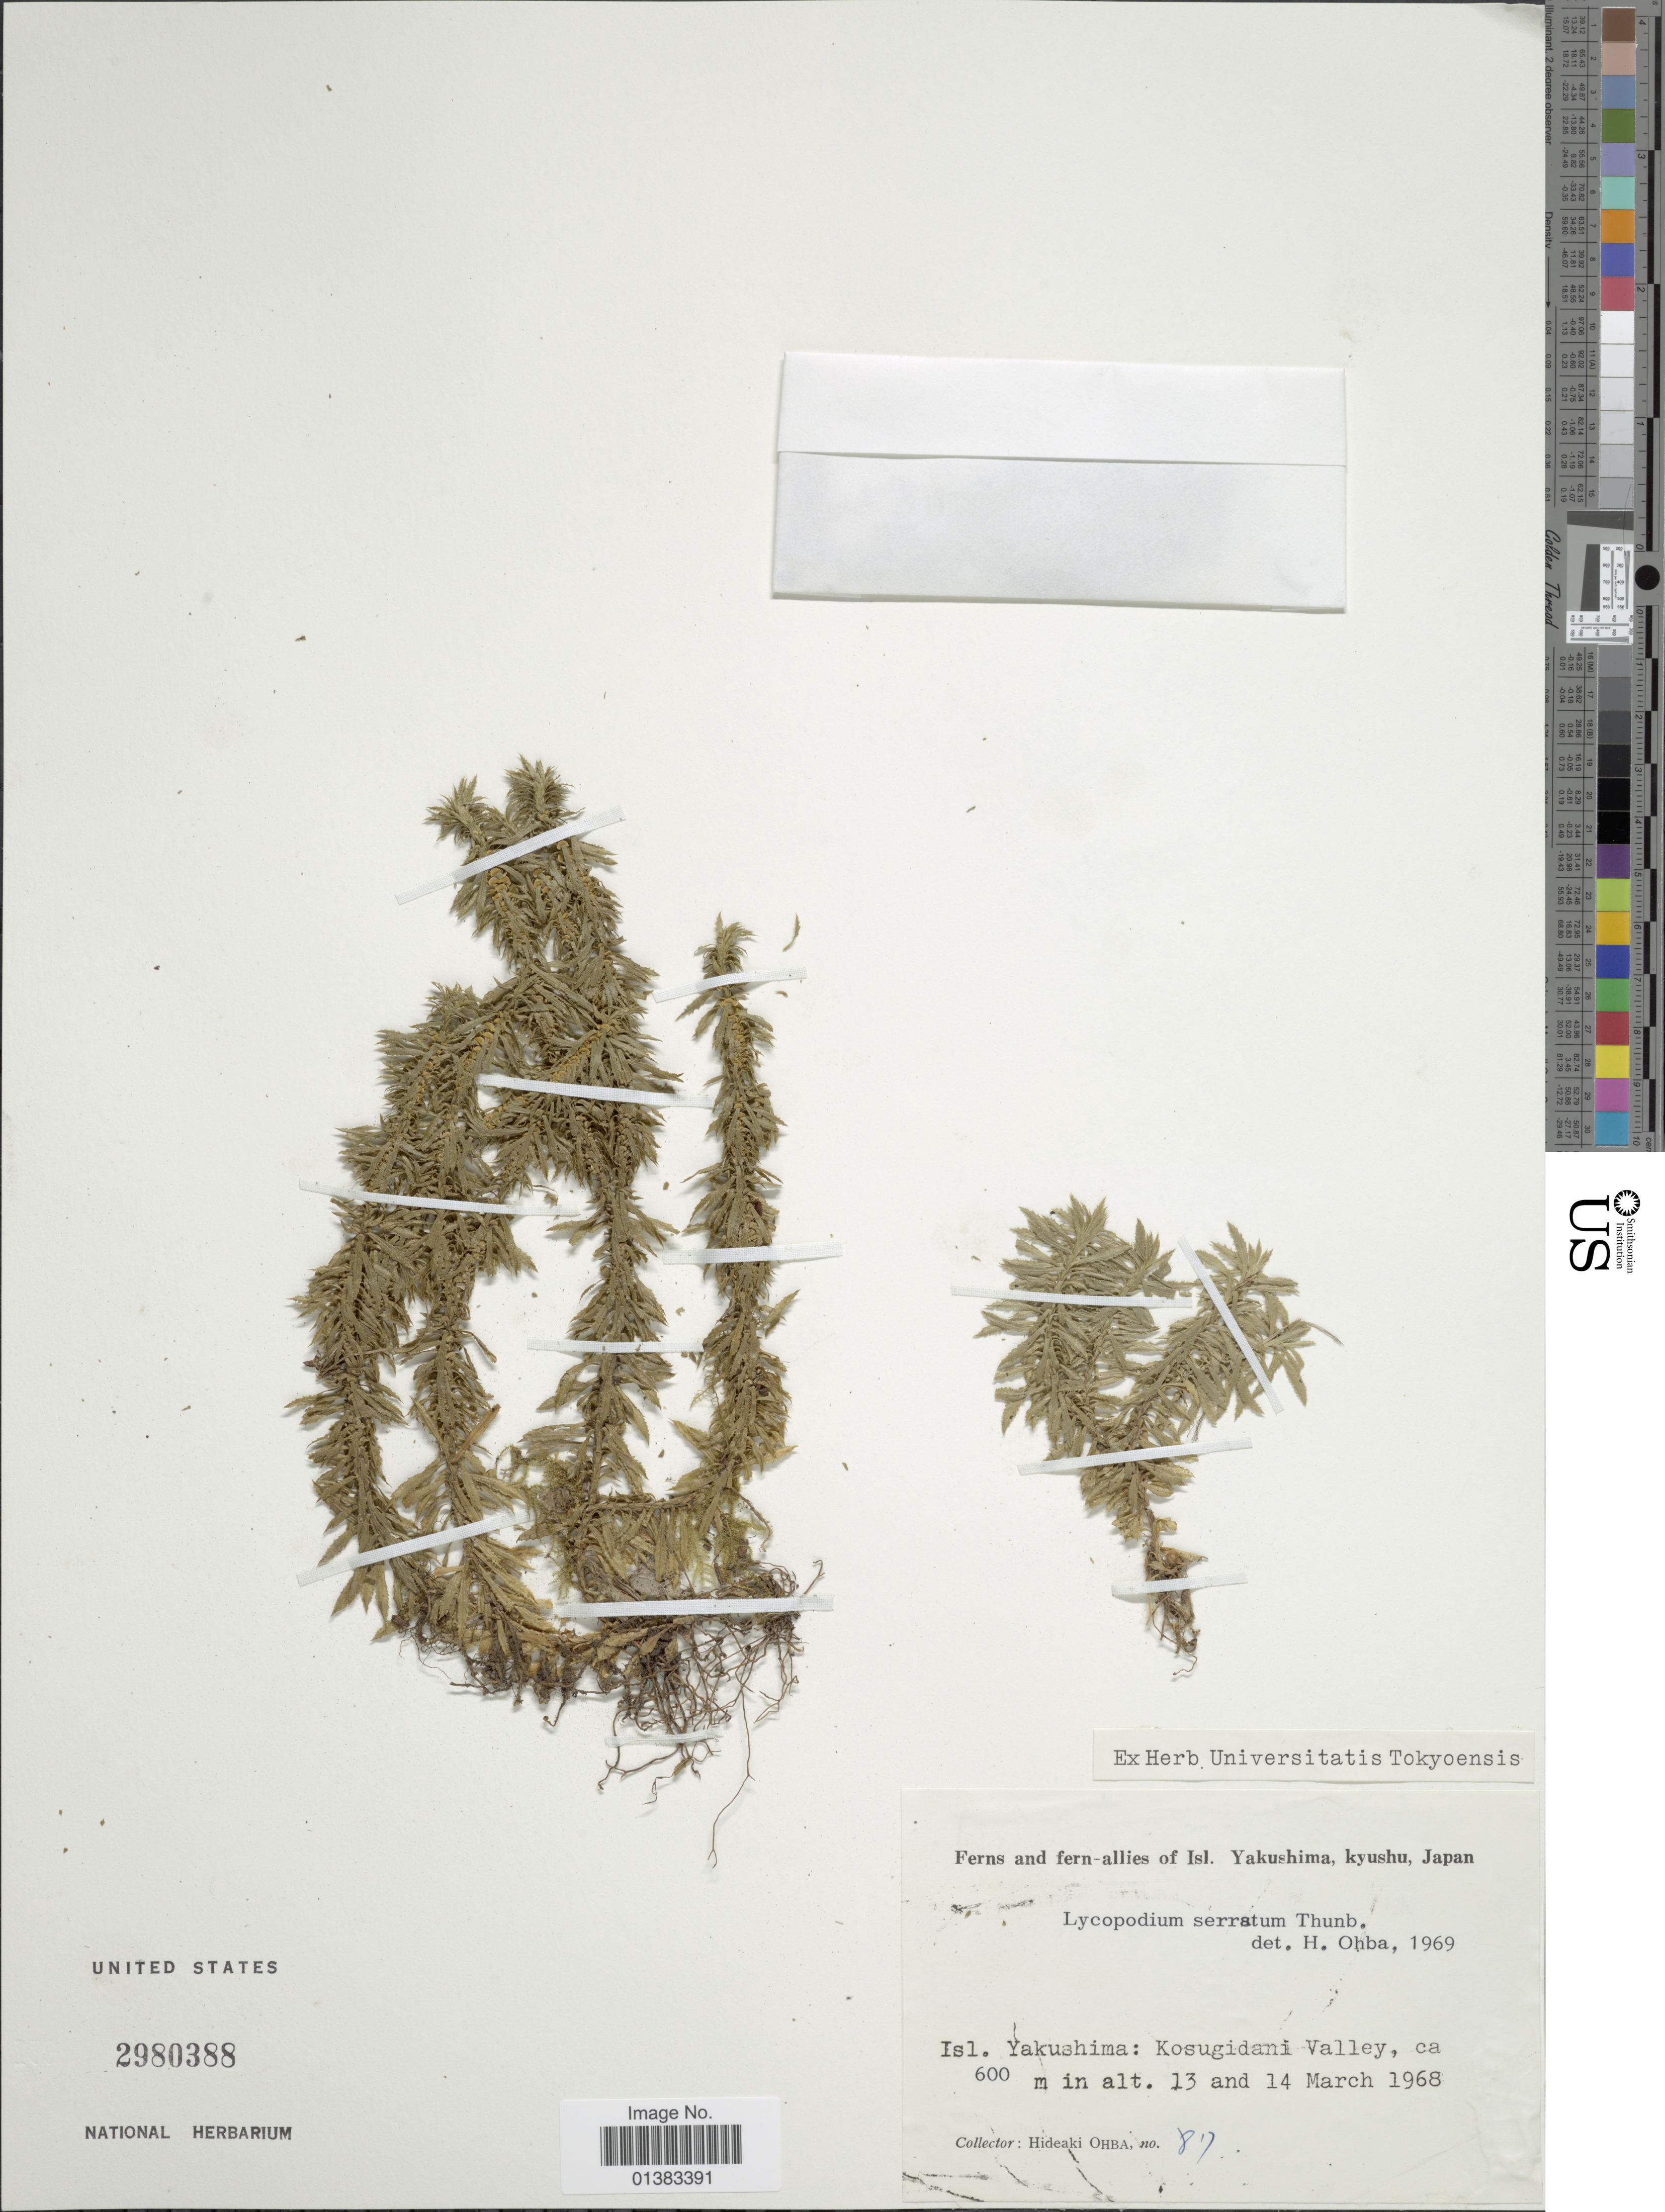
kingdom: Plantae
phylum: Tracheophyta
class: Lycopodiopsida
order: Lycopodiales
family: Lycopodiaceae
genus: Huperzia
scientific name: Huperzia serrata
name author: (Thunb.) Trevis.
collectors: H. Ohba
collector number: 87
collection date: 1968-03-13/1968-03-14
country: Japan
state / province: Kagosima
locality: Ferns and fern-allies of Isl. Yakushima, kyushu, Isl. Yakushima: Kosugidami Valley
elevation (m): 600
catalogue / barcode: US 2980388